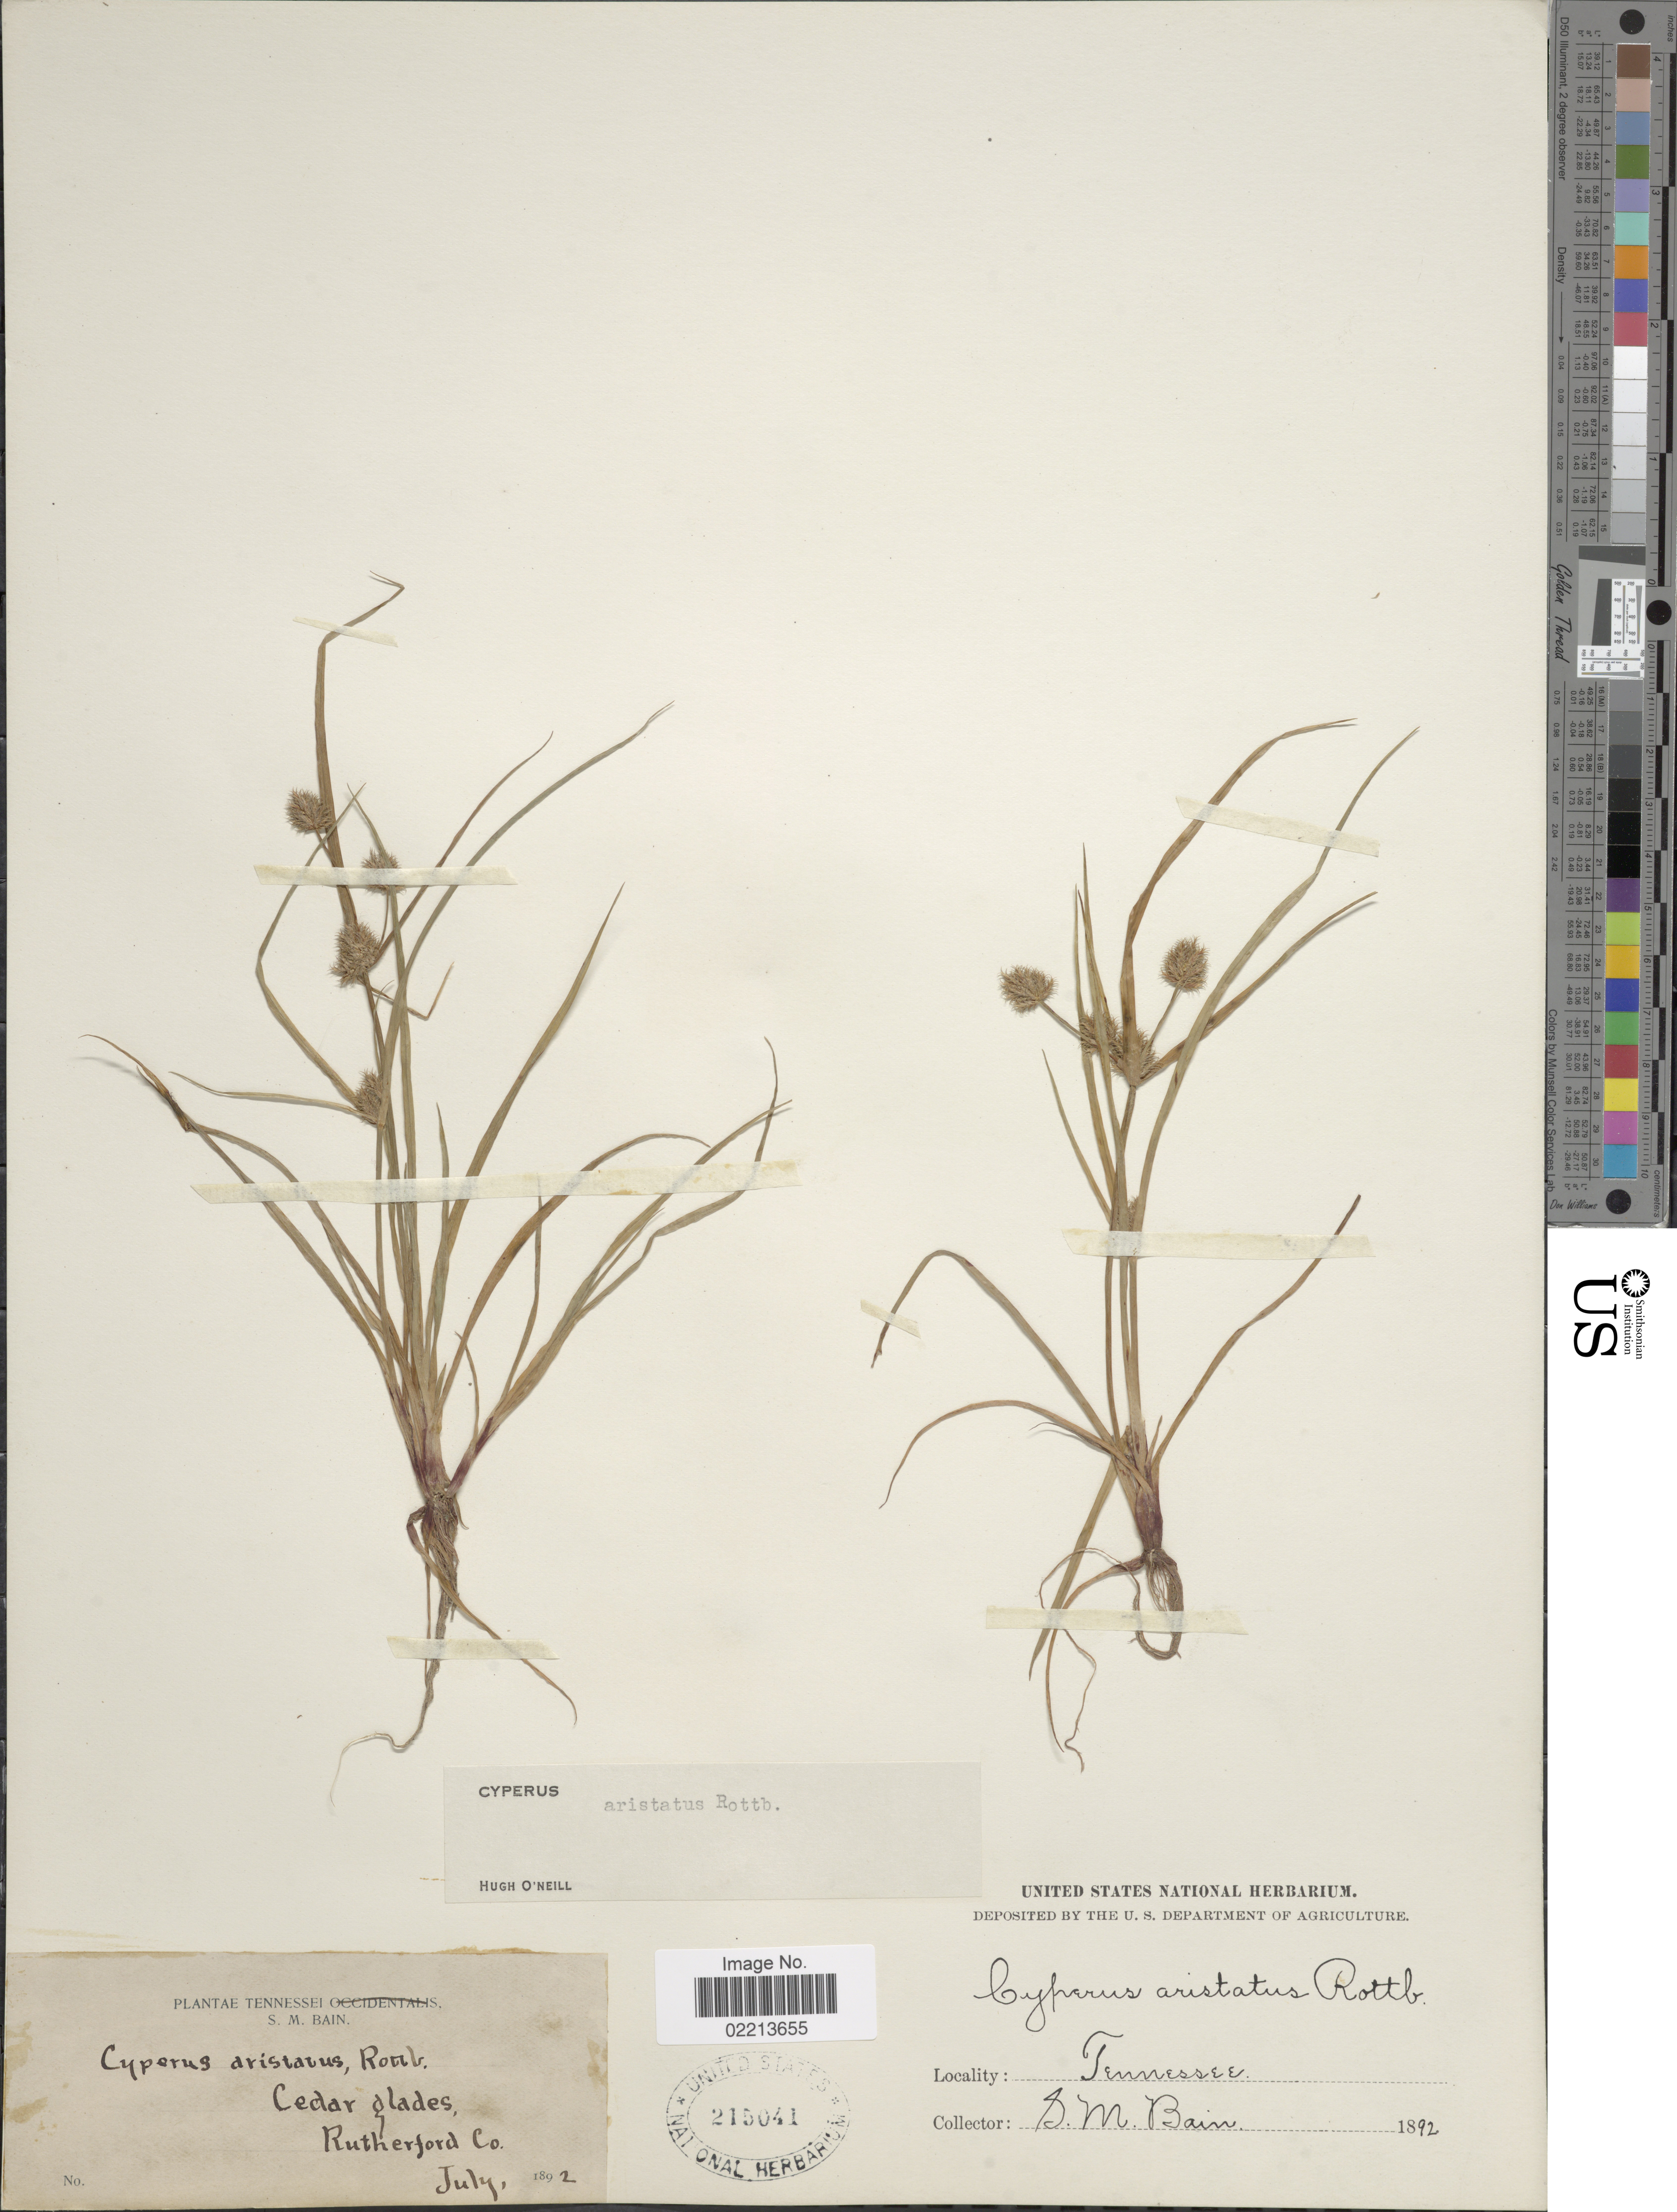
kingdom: Plantae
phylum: Tracheophyta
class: Liliopsida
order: Poales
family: Cyperaceae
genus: Cyperus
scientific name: Cyperus squarrosus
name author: L.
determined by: Strong, Mark T., (BOT), Smithsonian Institution - National Museum of Natural History (UNITED STATES)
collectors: S. M. Bain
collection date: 1892-07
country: United States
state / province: Tennessee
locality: Cedar glades, Rutherford Co.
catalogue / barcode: US 215041